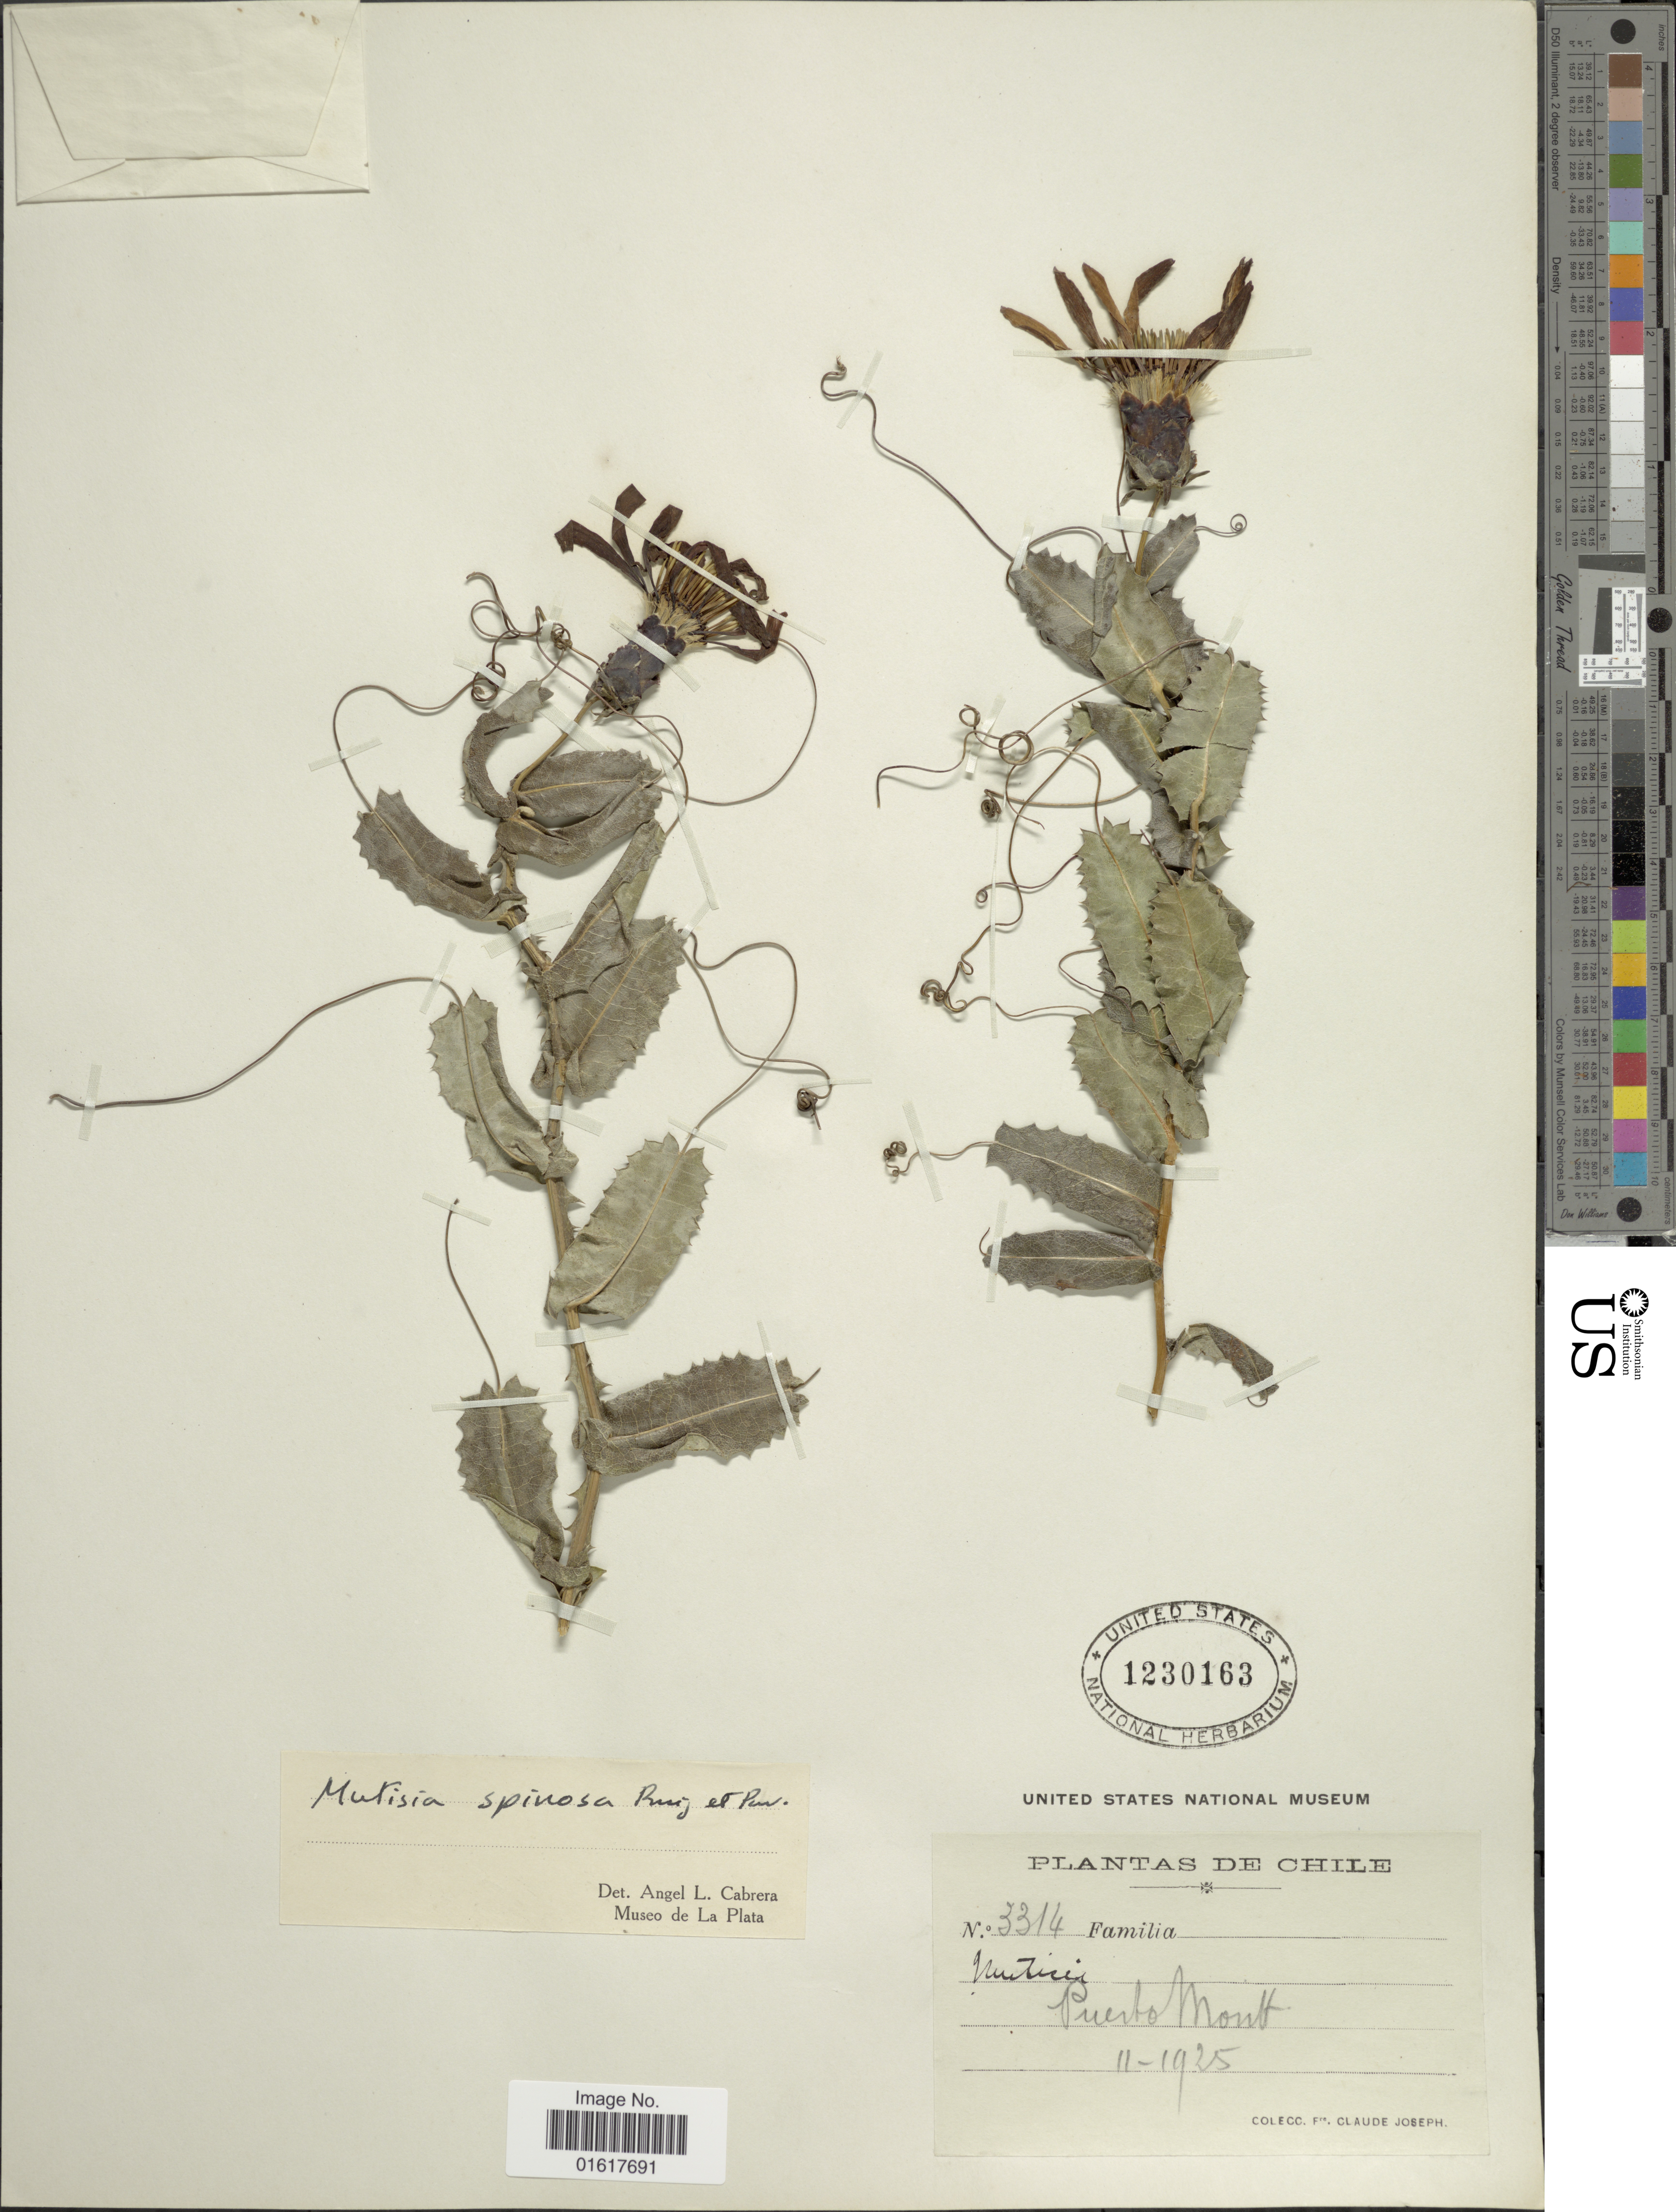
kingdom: Plantae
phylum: Tracheophyta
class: Magnoliopsida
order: Asterales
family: Asteraceae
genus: Mutisia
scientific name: Mutisia spinosa var. spinosa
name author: Ruiz & Pav.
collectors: Bro. Claude-Joseph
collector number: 3314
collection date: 1925-11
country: Chile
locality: Puerto Montt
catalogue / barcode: US 1230163